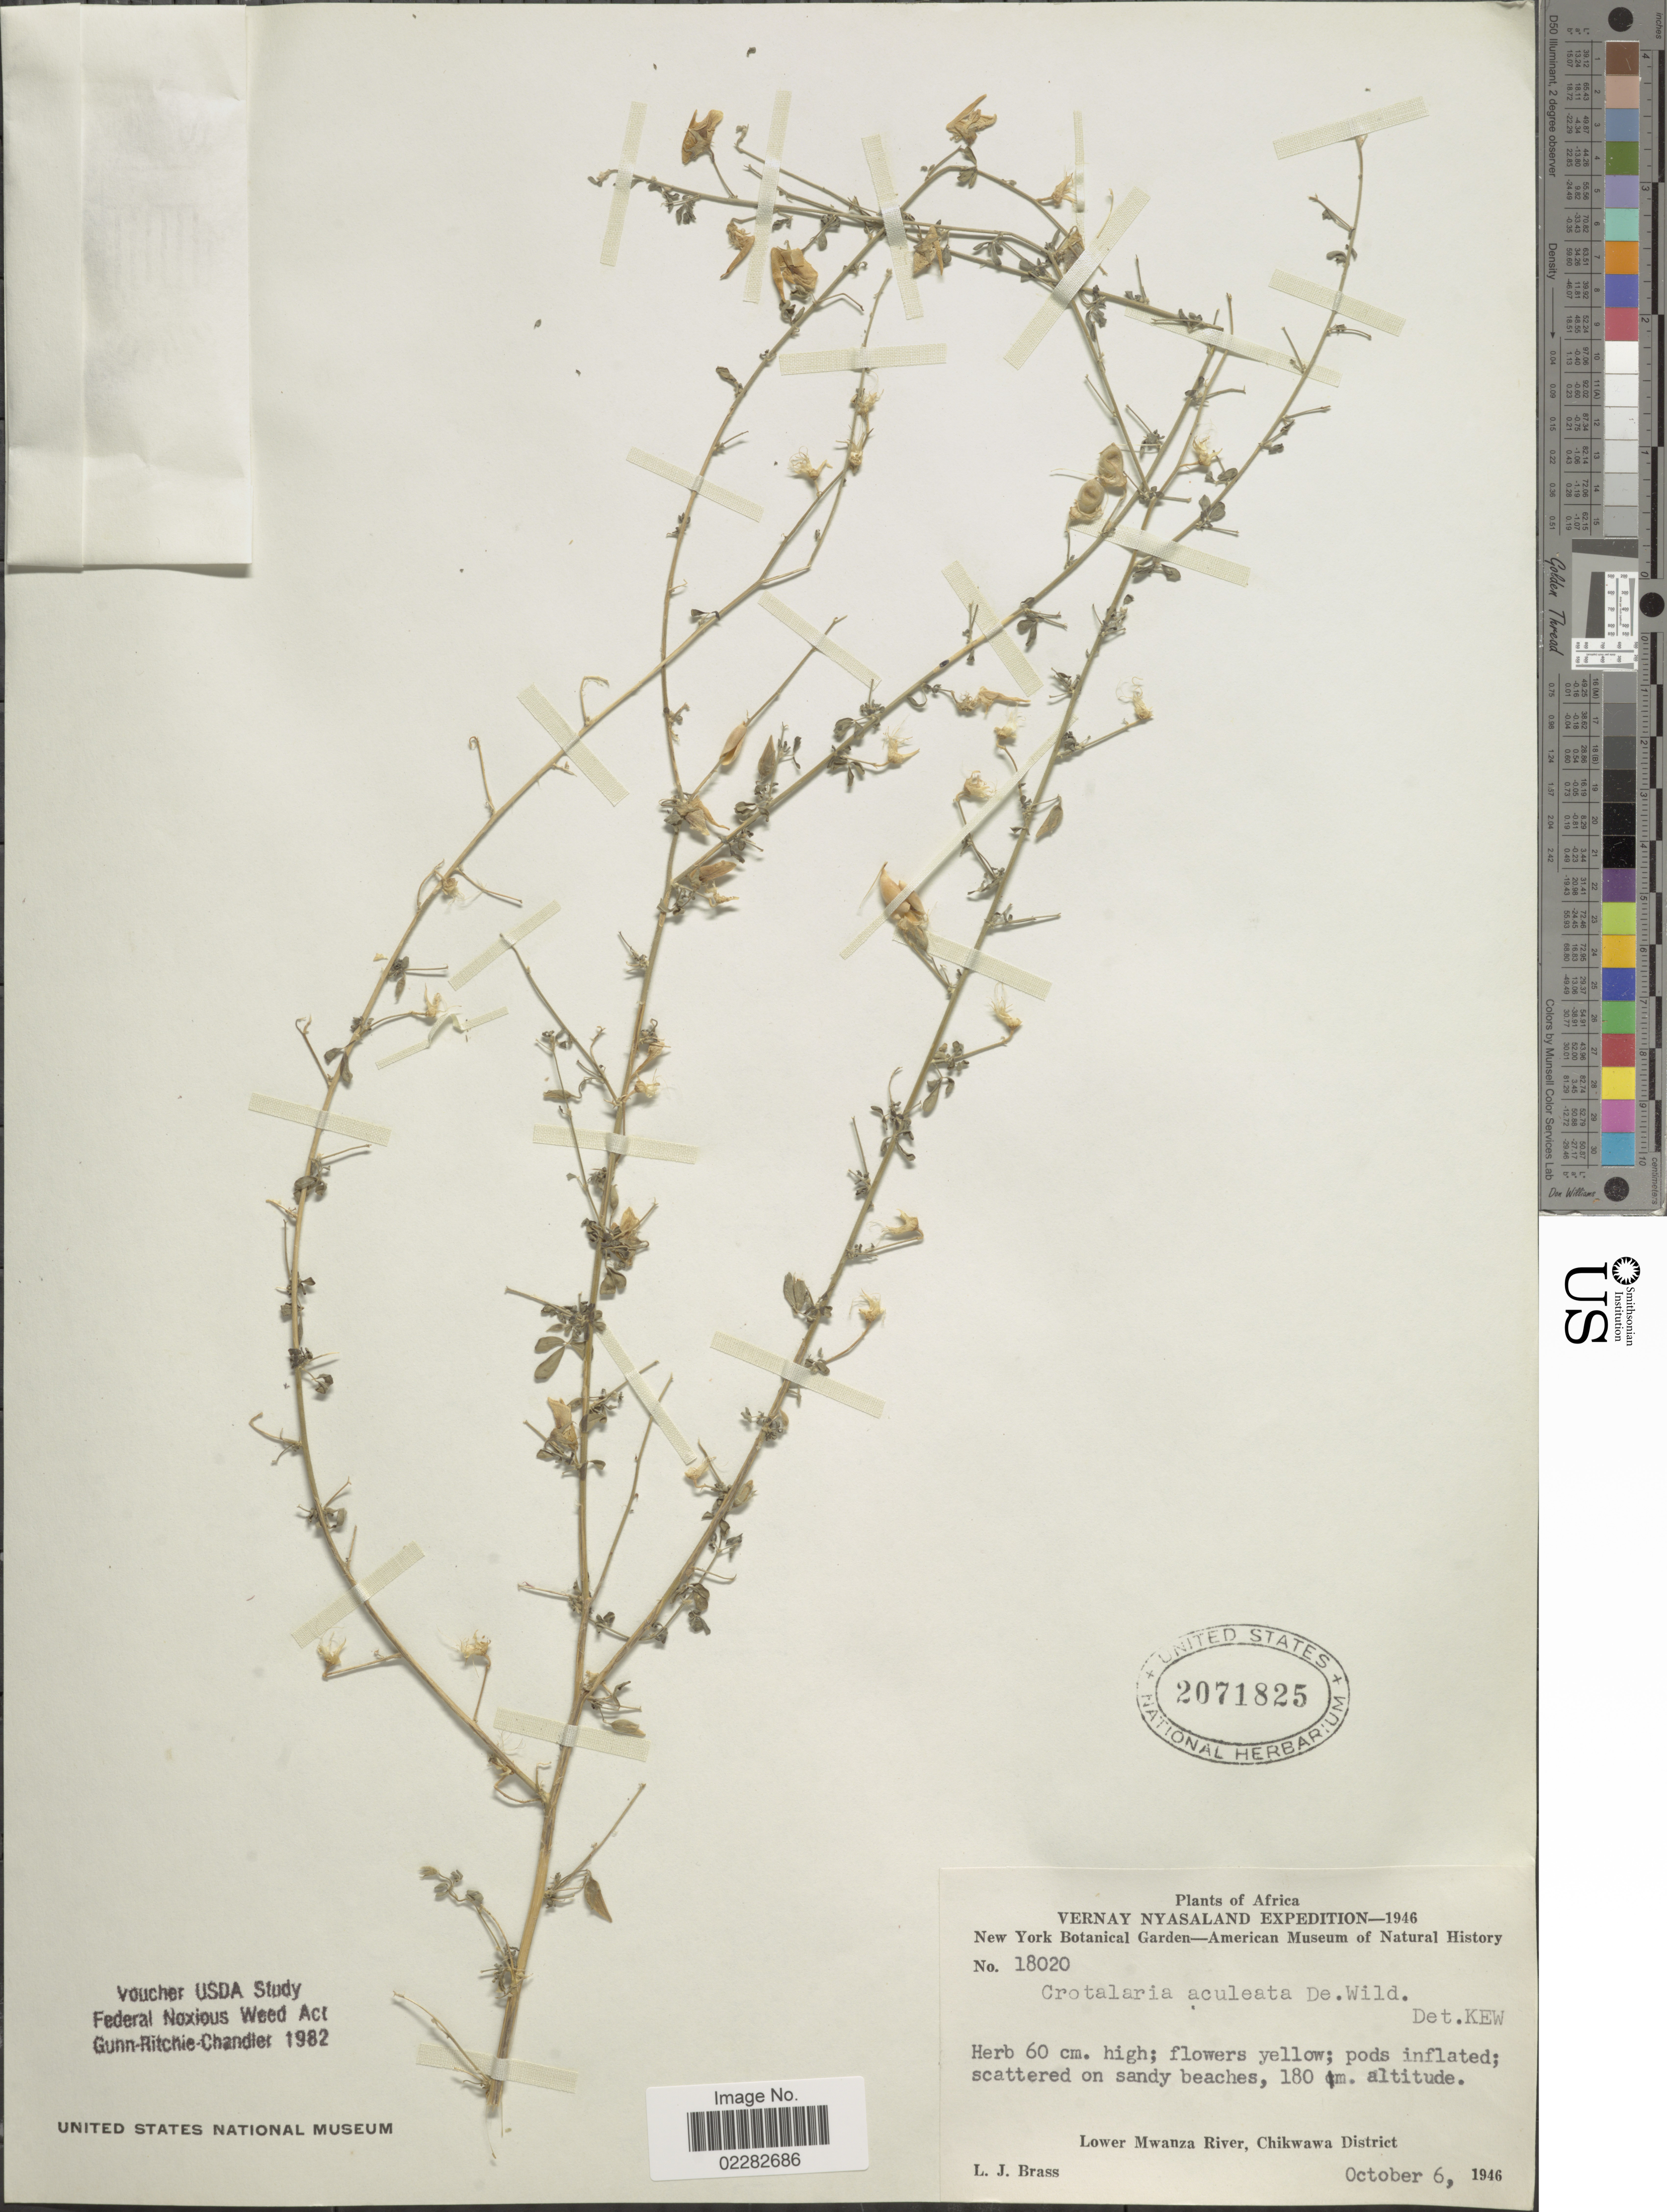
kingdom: Plantae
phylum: Tracheophyta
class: Magnoliopsida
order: Fabales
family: Fabaceae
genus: Crotalaria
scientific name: Crotalaria aculeata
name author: De Wild.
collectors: L. J. Brass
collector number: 18020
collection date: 1946-10-06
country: Tanzania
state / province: Mwanza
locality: Vernay Nyasaland, on sandy beaches, Lower Mwanza River, Chikwawa District.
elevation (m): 180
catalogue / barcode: US 2071825